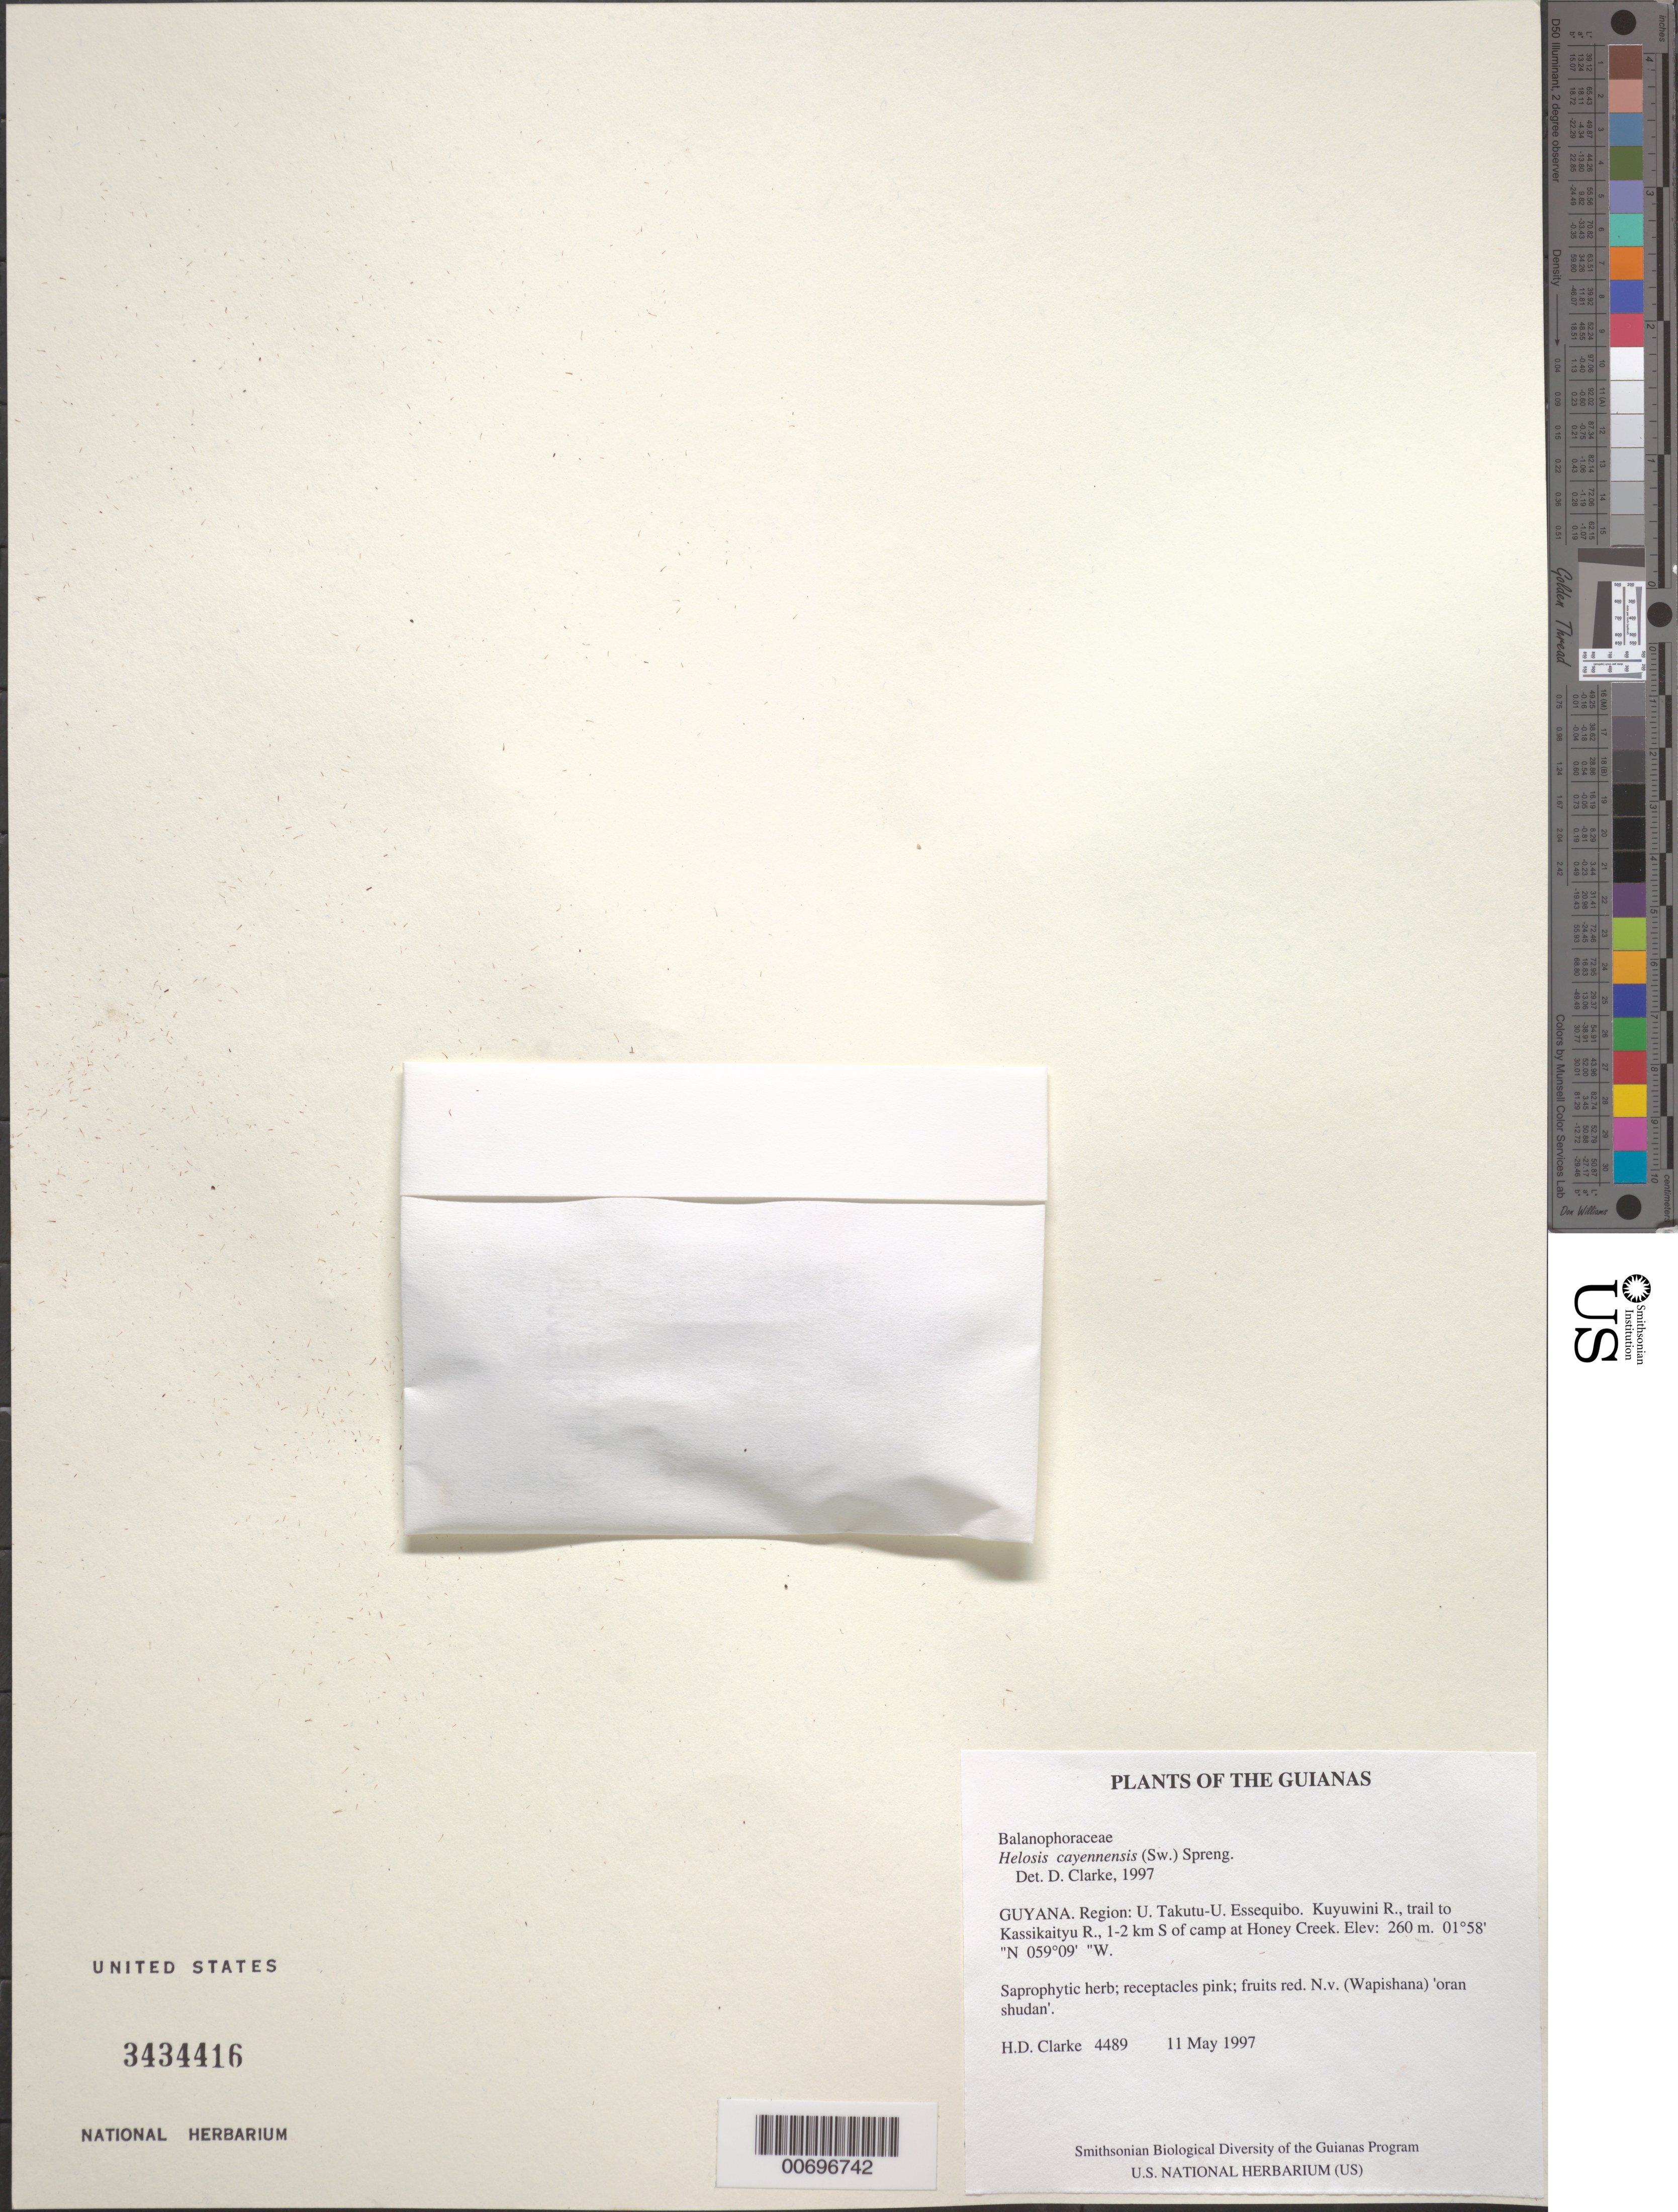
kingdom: Plantae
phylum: Tracheophyta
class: Magnoliopsida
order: Santalales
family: Balanophoraceae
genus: Helosis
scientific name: Helosis cayennensis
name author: (Sw.) Spreng.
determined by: Clarke, H. D., University of North Carolina (Asheville)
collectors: H. D. Clarke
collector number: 4489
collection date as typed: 11 May 1997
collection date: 1997-05-11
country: Guyana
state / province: U. Takutu-U. Essequibo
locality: Kuyuwini R., trail to Kassikaityu R., 1-2 km S of camp at Honey Creek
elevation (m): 260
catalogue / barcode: US 3434416